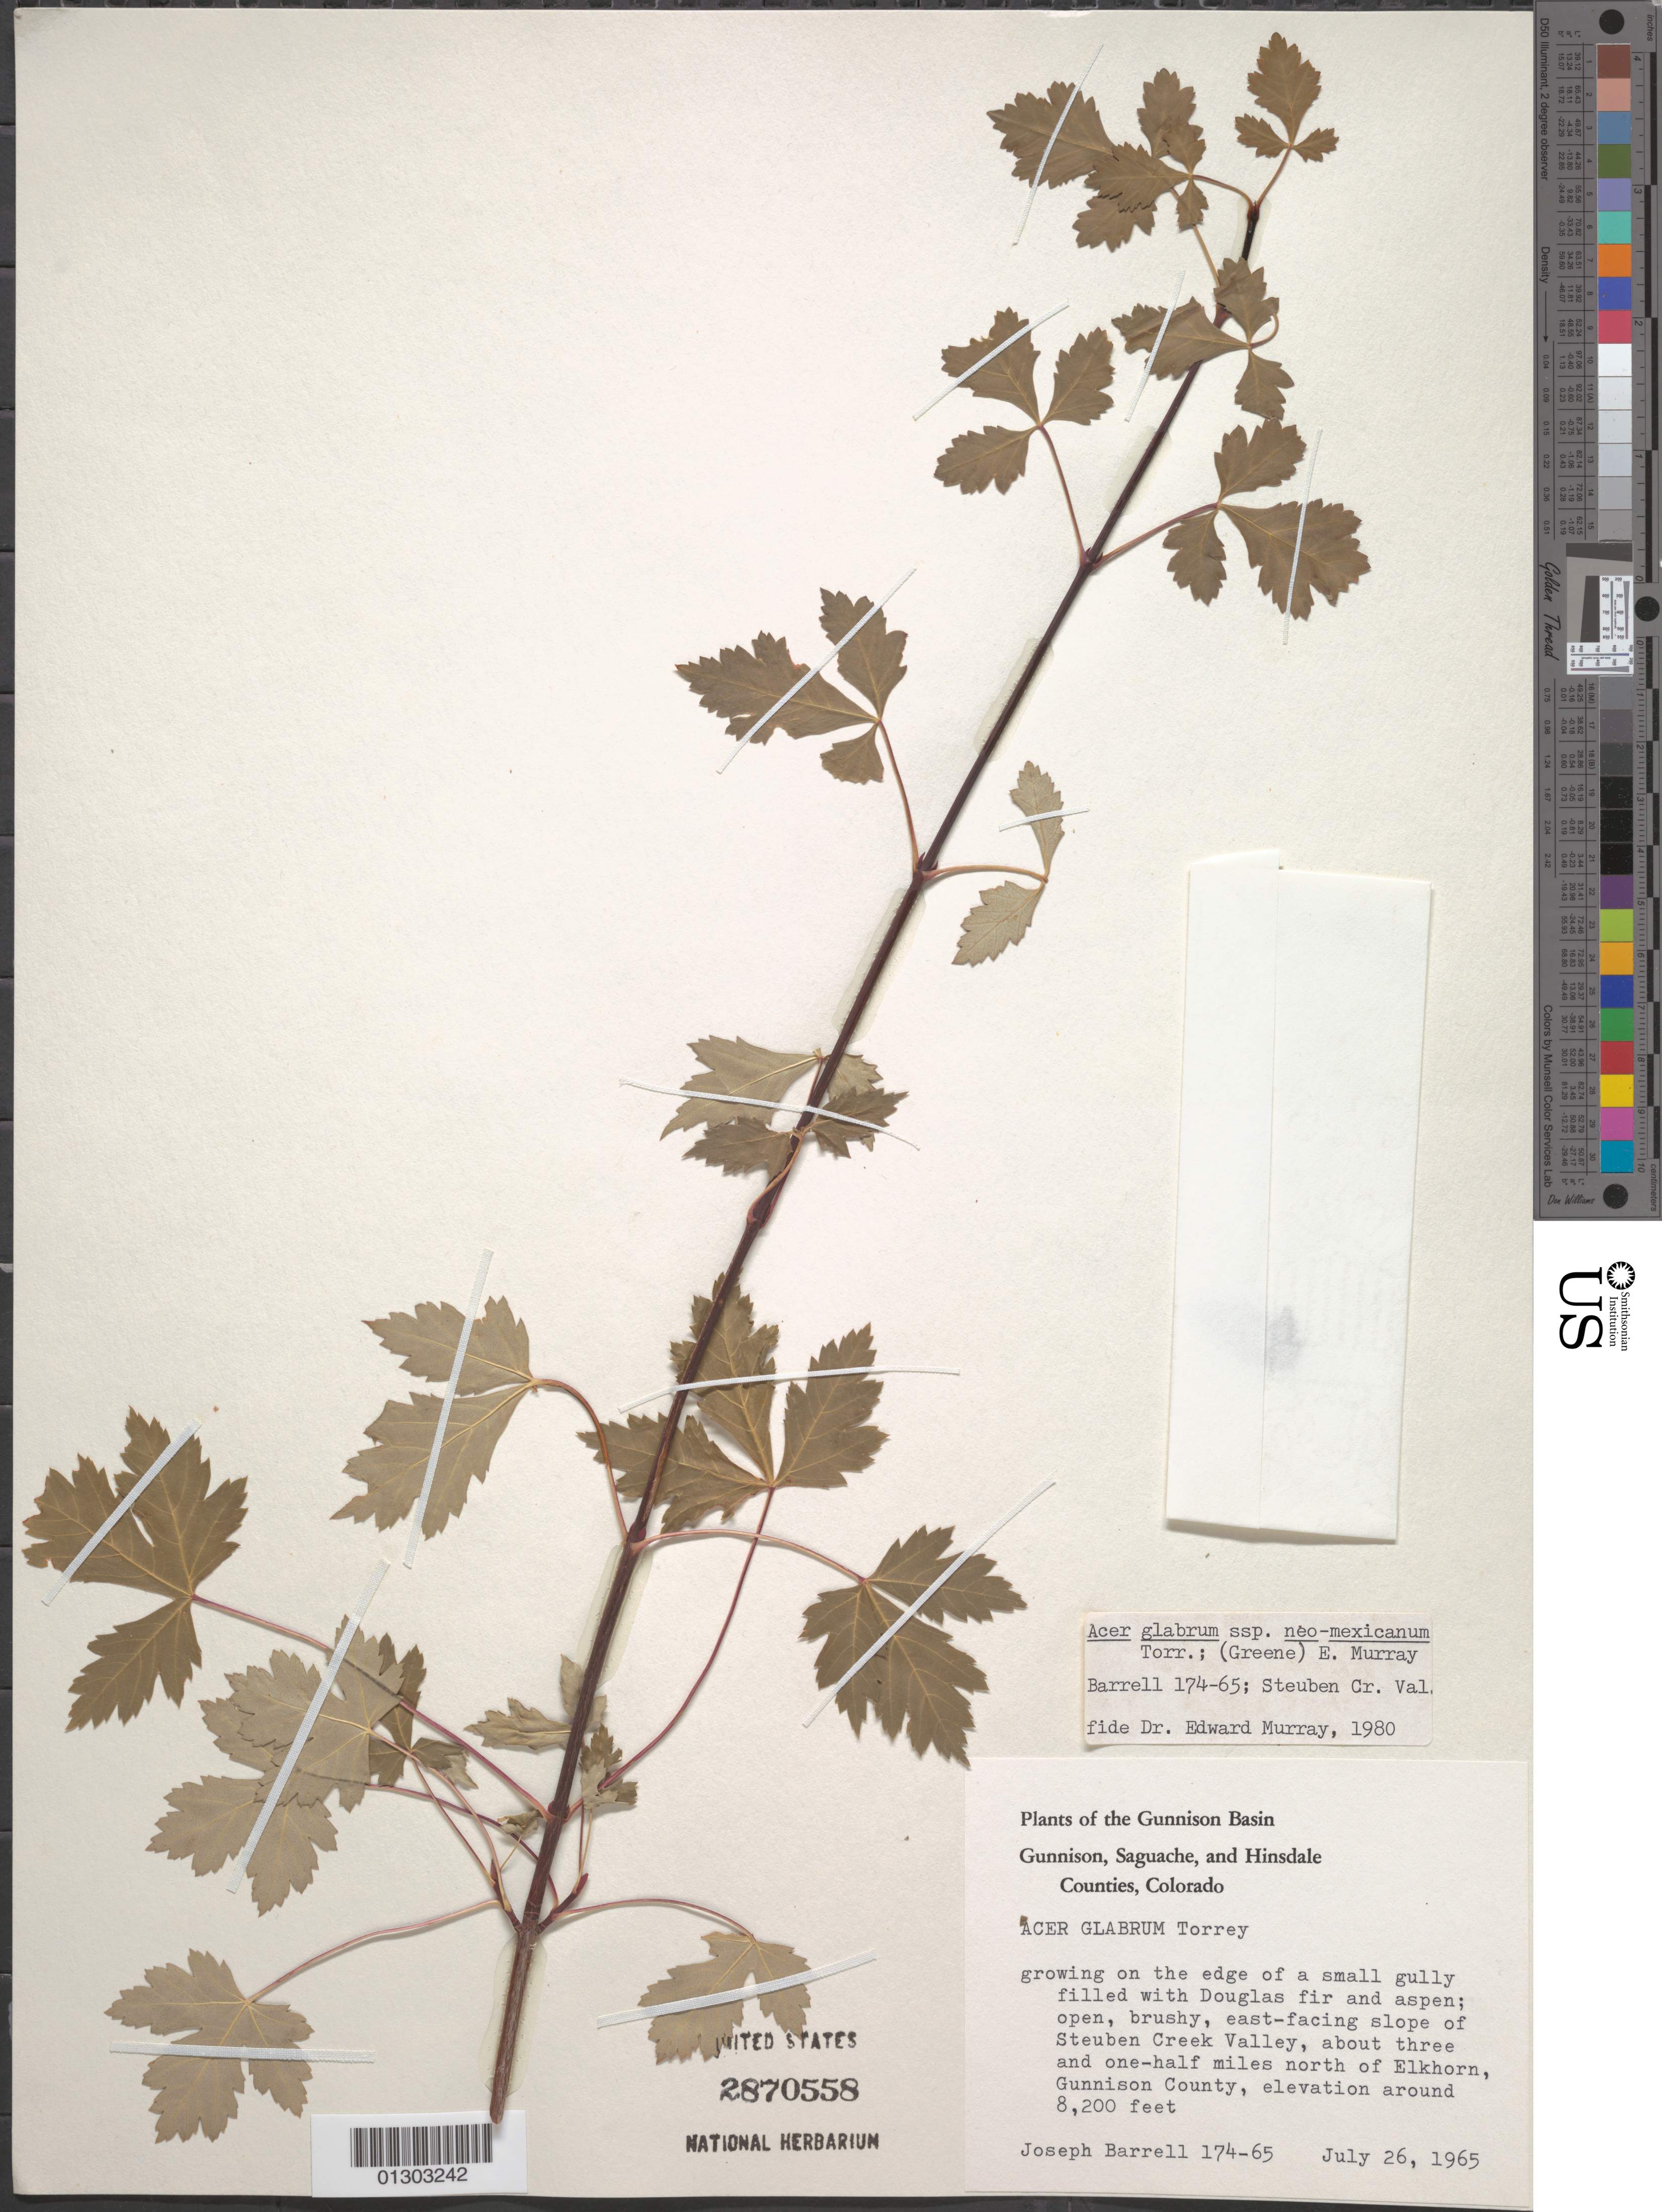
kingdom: Plantae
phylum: Tracheophyta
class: Magnoliopsida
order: Sapindales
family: Sapindaceae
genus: Acer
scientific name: Acer glabrum subsp. neomexicanum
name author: (Greene) A.E. Murray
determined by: Murray, Edward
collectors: J. Barrell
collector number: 174-65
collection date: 1965-07-26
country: United States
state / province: Colorado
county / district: Gunnison County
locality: Gunnison County, E-facing slope of Steuben Creek Valley, about 3.5 miles N of Elkhorn.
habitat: Growing on the edge of a small gully filled with Douglas fir and aspen. Open, brushy, E-facing slope.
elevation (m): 2499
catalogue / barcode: US 2870558